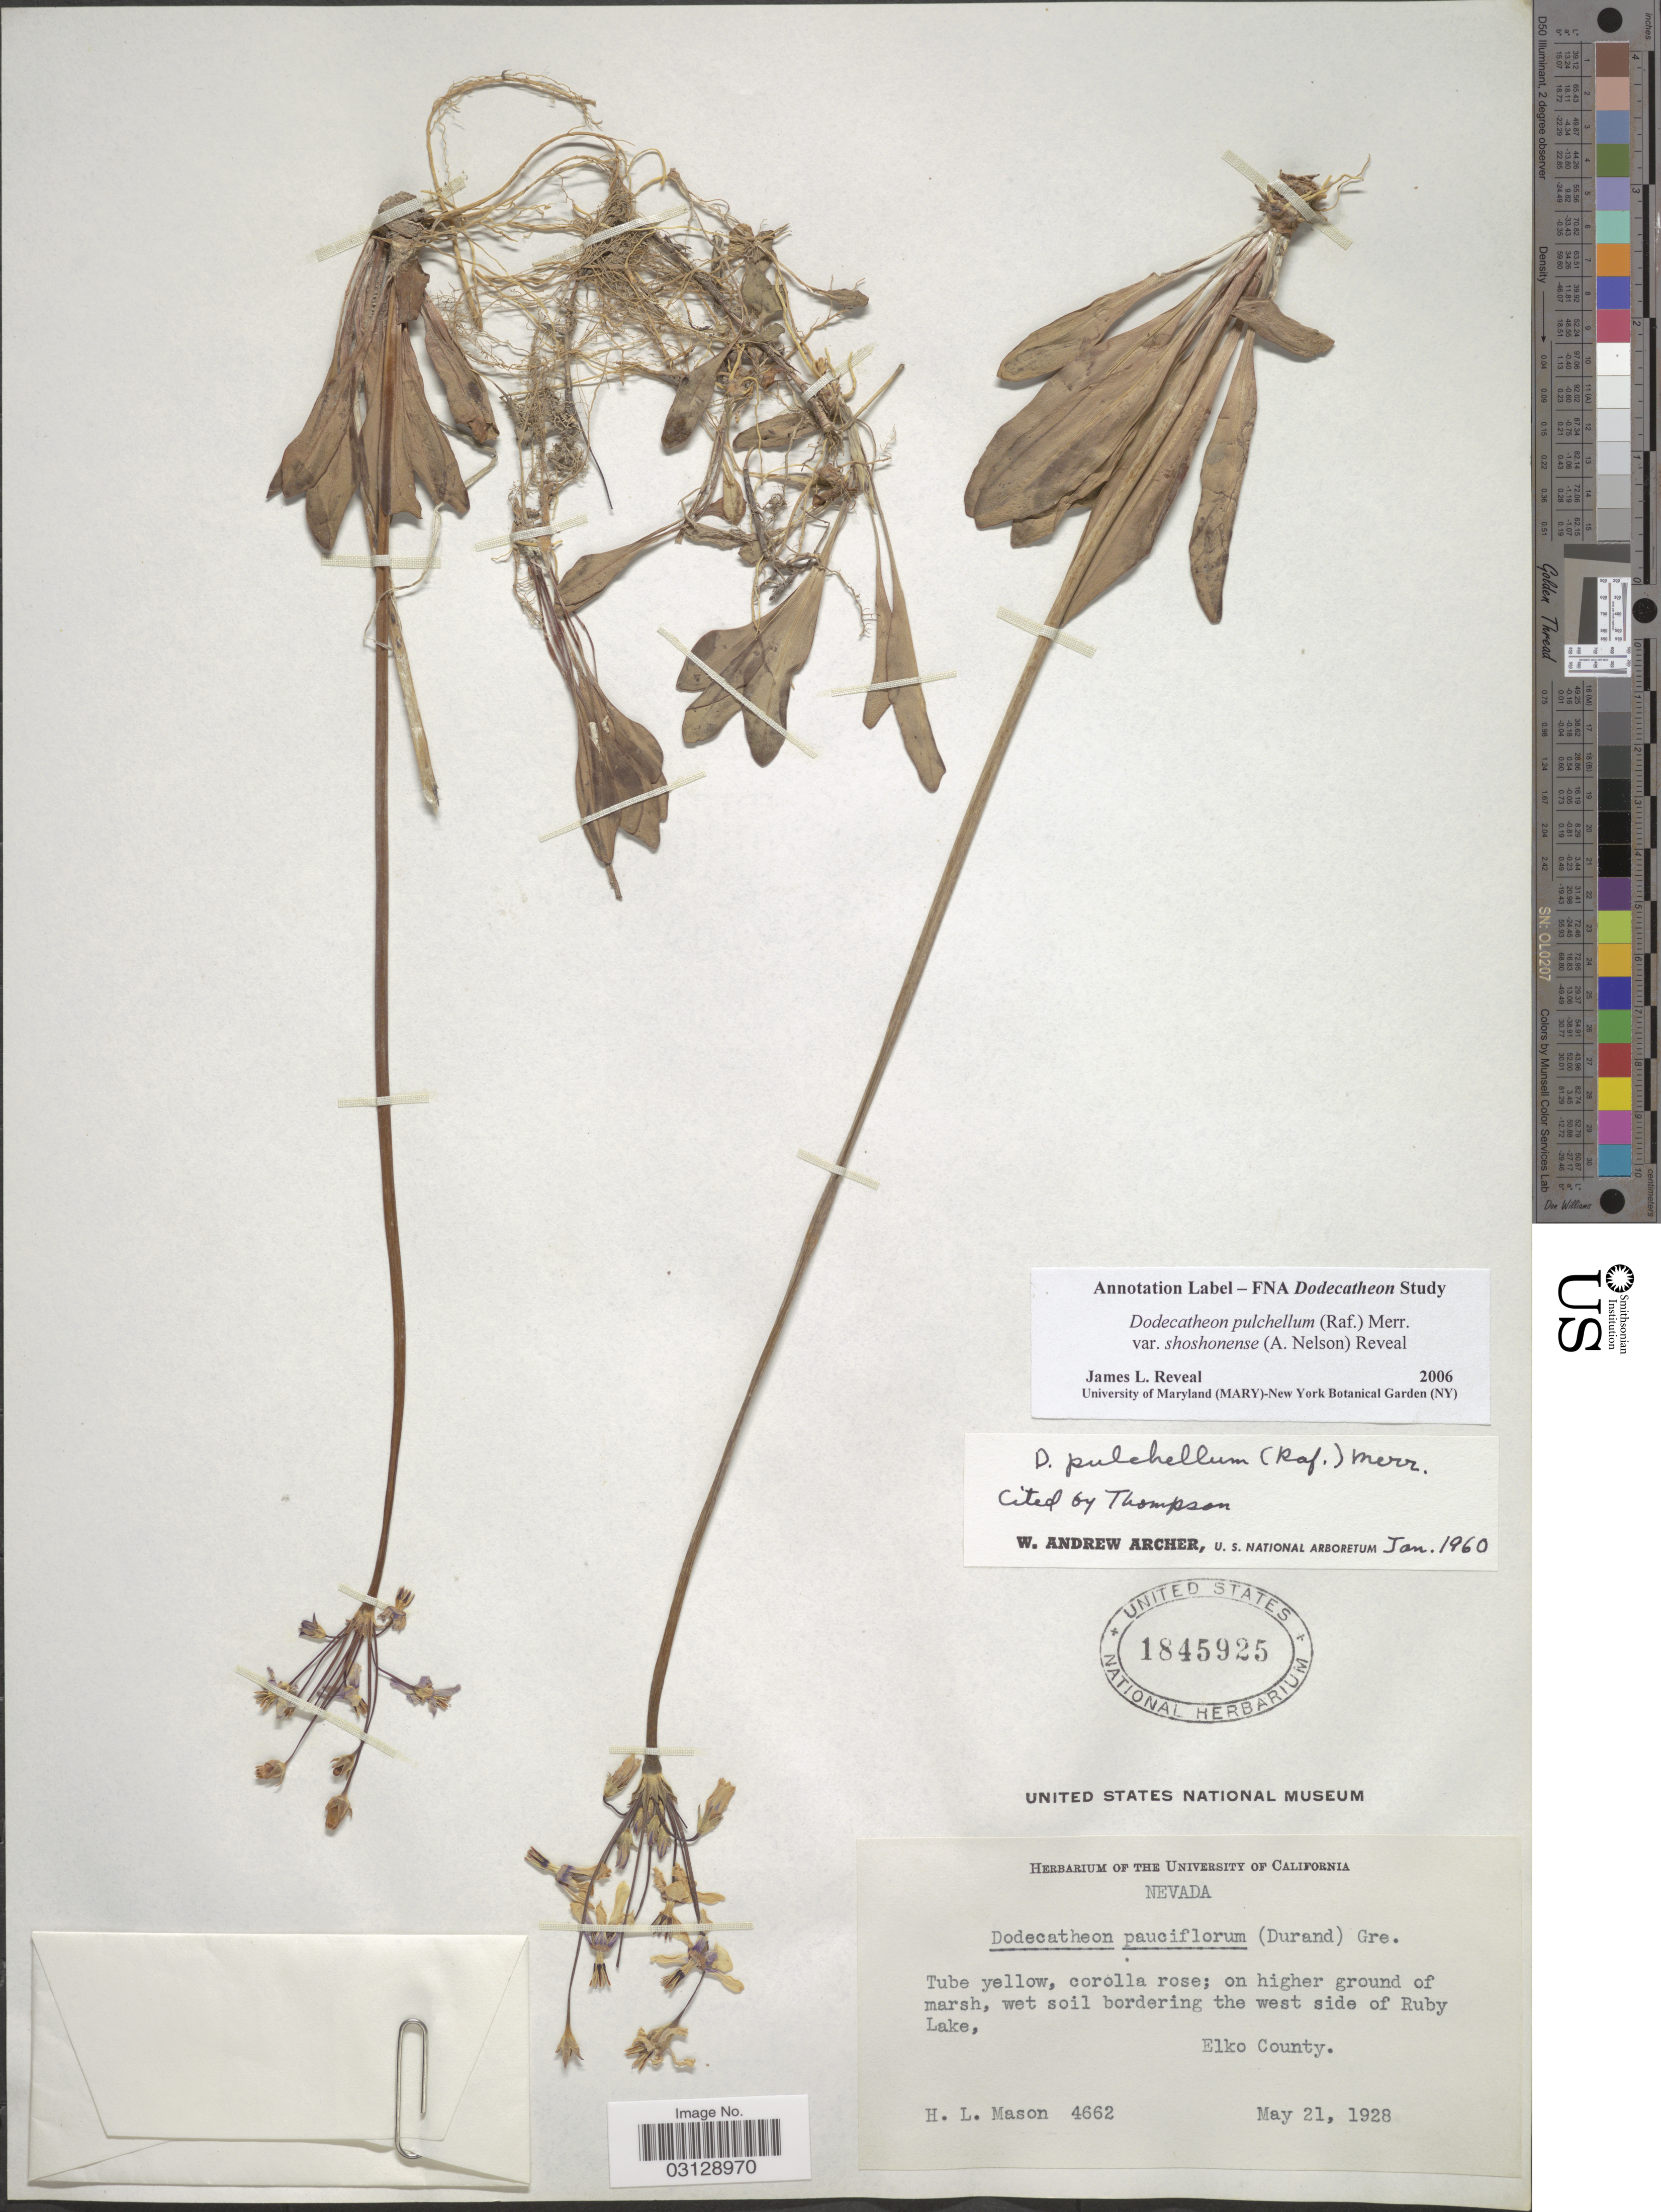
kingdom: Plantae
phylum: Tracheophyta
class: Magnoliopsida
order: Ericales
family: Primulaceae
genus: Dodecatheon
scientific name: Dodecatheon pulchellum var. shoshonense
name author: (A. Nelson) Reveal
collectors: H. L. Mason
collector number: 4662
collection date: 1928-05-21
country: United States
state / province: Nevada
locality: Wet soil bordering the west side of Ruby Lake, Elko County.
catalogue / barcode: US 1845925